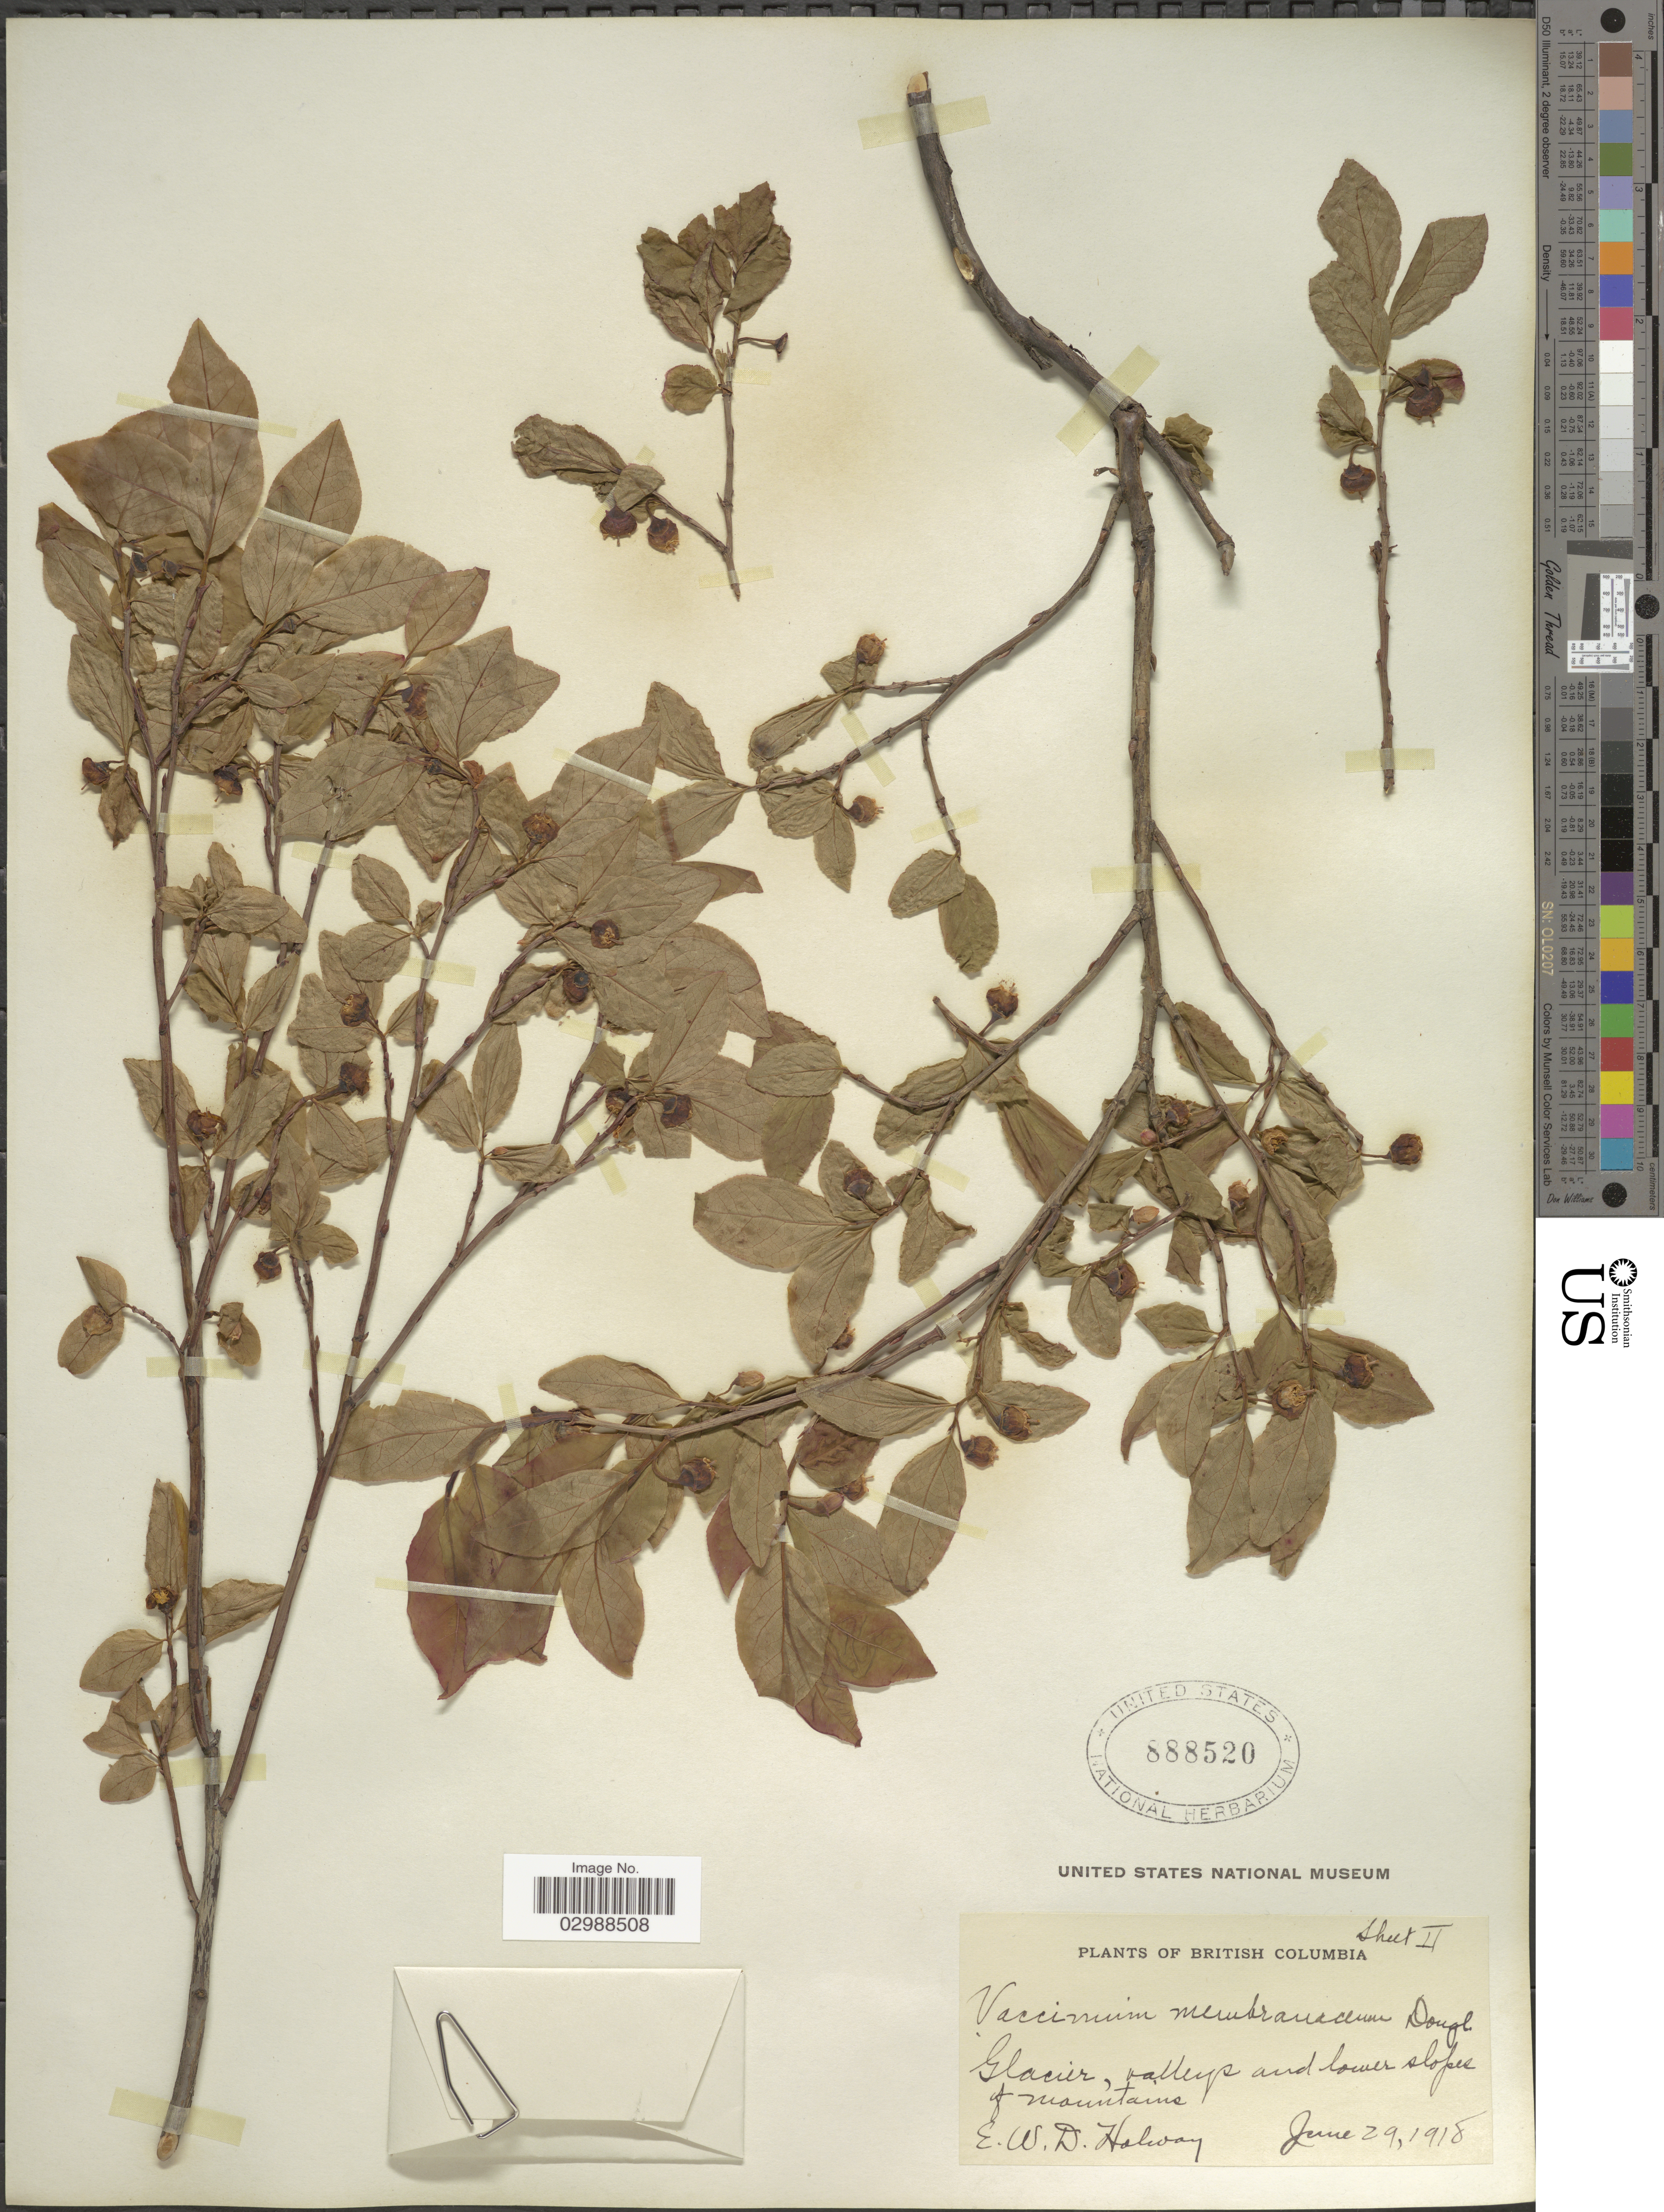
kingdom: Plantae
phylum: Tracheophyta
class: Magnoliopsida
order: Ericales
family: Ericaceae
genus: Vaccinium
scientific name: Vaccinium membranaceum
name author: Douglas ex Torr.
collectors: E. W. D. Holway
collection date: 1918-06-29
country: Canada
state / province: British Columbia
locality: Glacier, valleys and lower slopes of mountains.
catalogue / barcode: US 888520